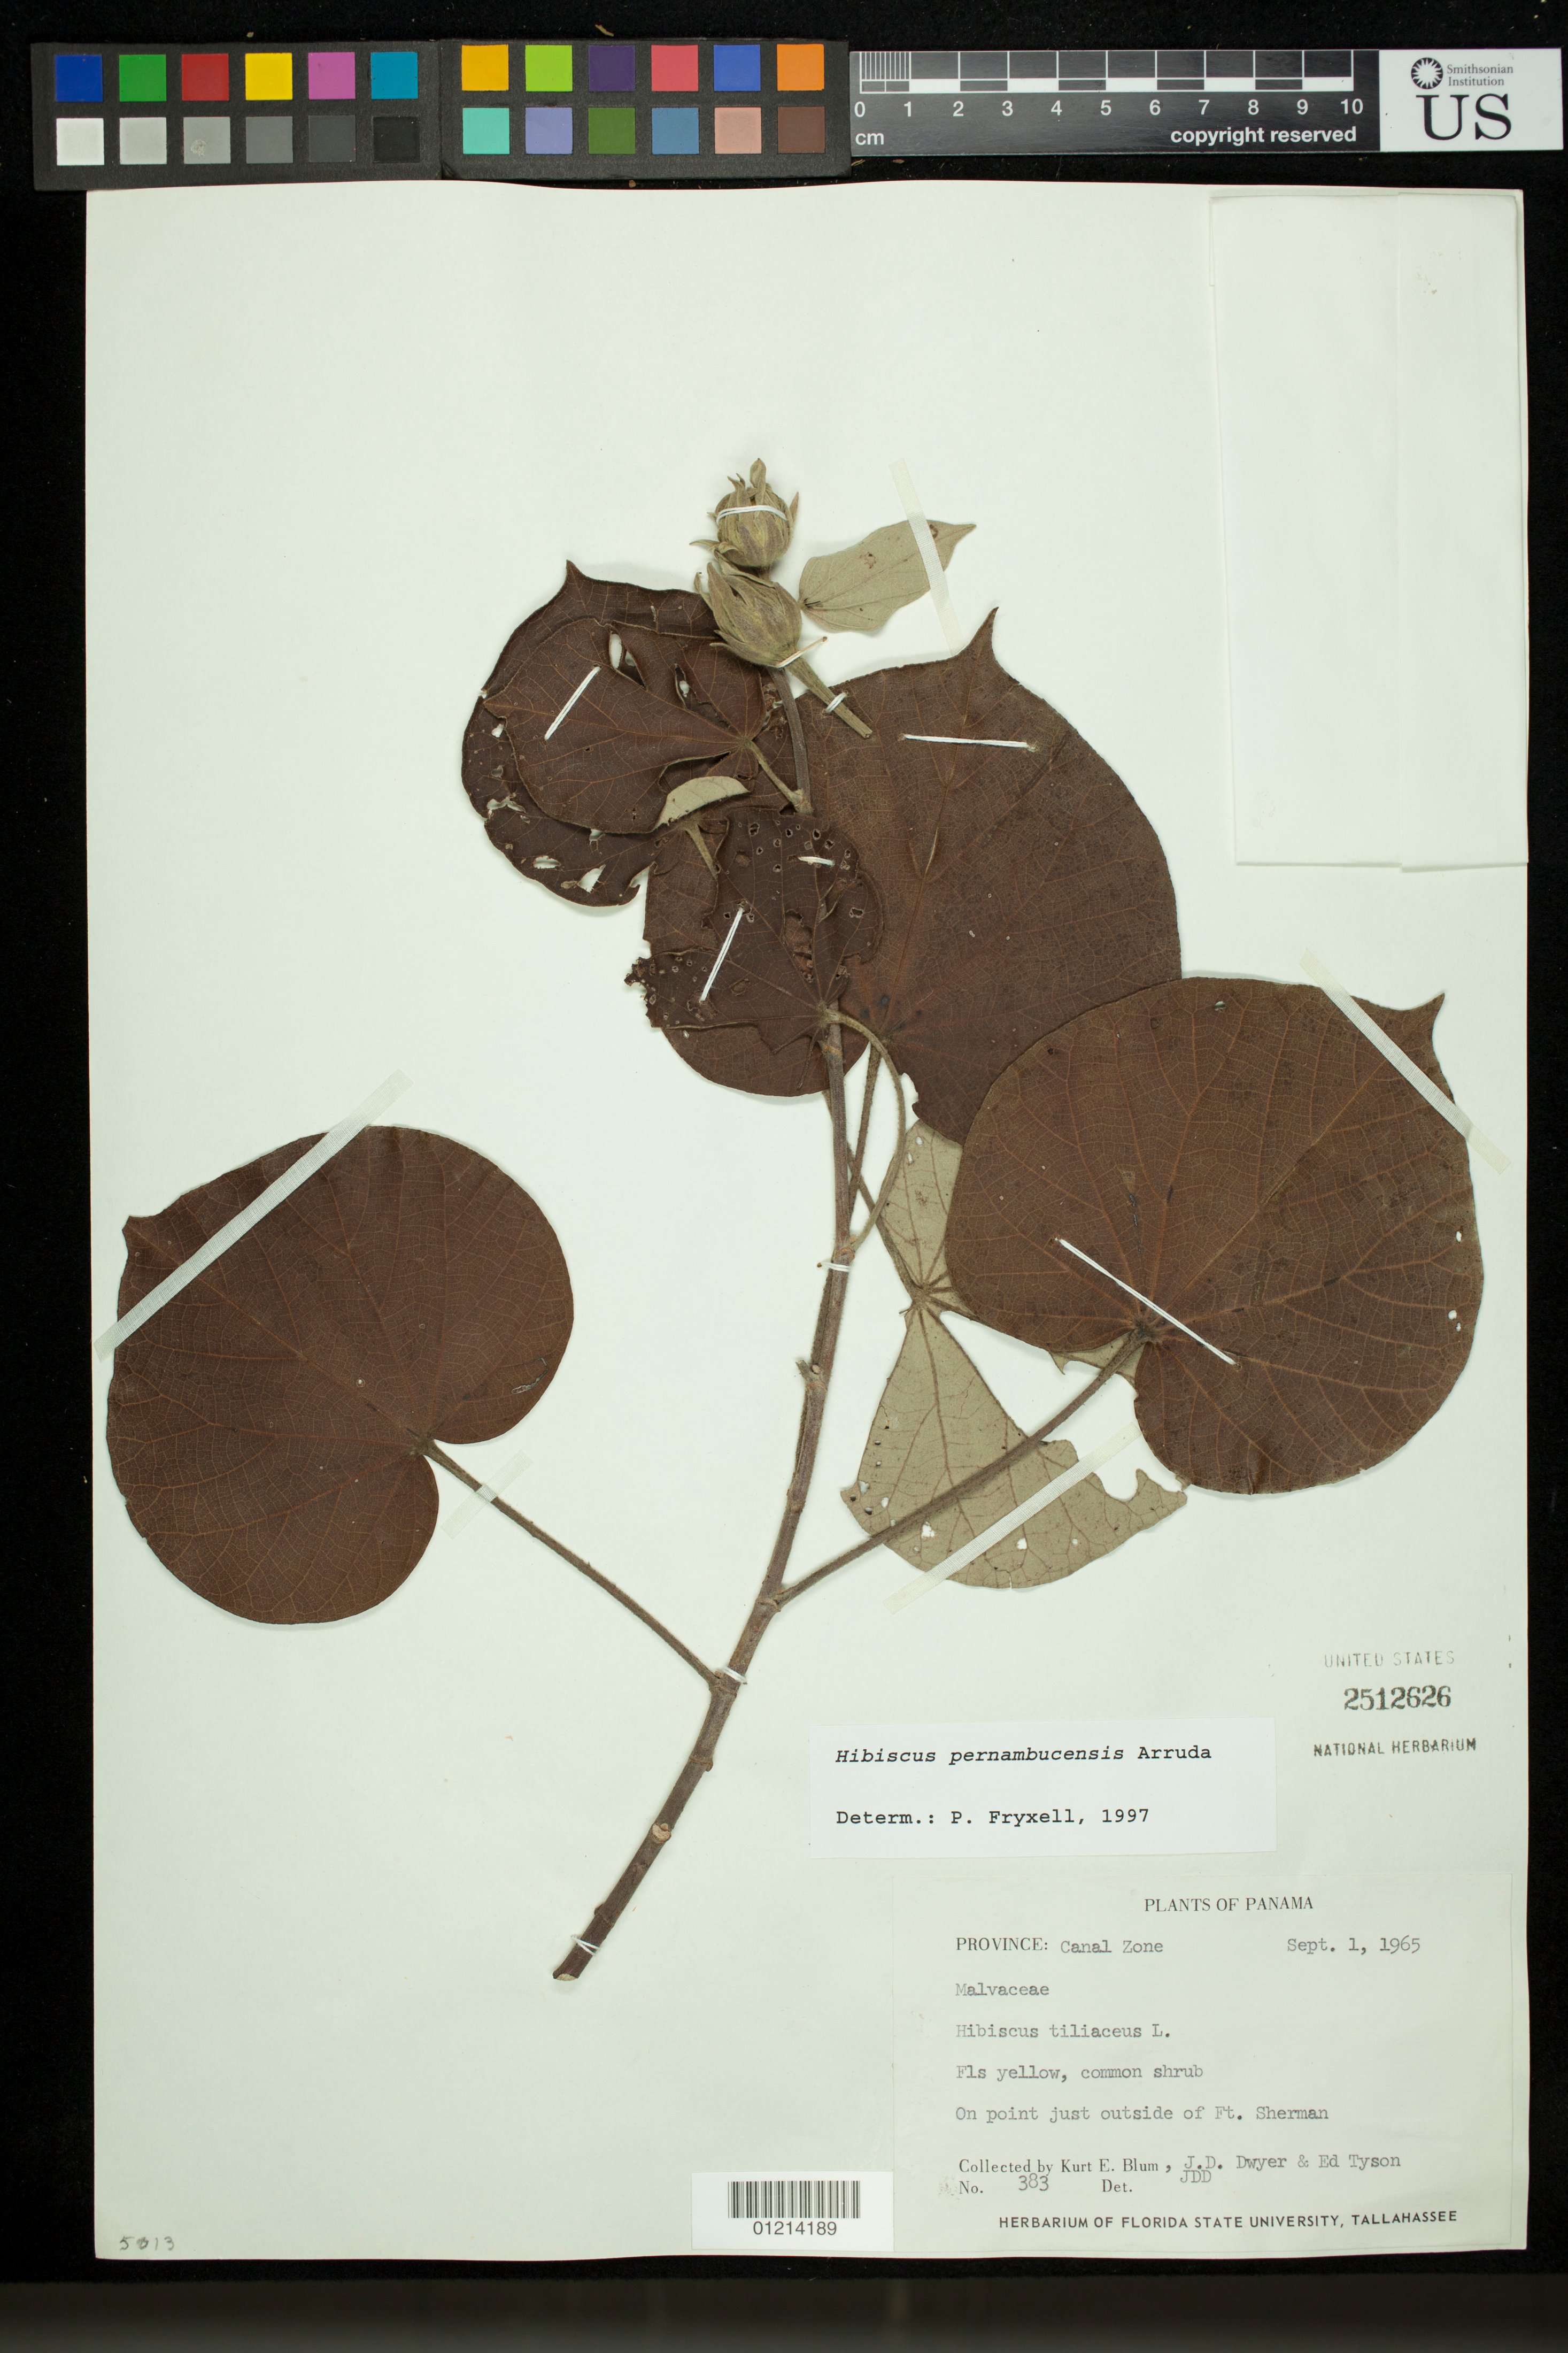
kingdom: Plantae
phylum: Tracheophyta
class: Magnoliopsida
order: Malvales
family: Malvaceae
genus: Talipariti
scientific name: Talipariti tiliaceum var. pernambucense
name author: (Arruda) Fryxell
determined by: Dorr, Laurence J., Curator (BOT), Smithsonian Institution - National Museum of Natural History (UNITED STATES)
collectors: K. E. Blum, J. D. Dwyer & E. L. Tyson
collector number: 383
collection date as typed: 09 Jan 1965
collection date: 1965-01-09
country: Panama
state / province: Colón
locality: Panama, Province: Canal Zone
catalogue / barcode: US 2512626